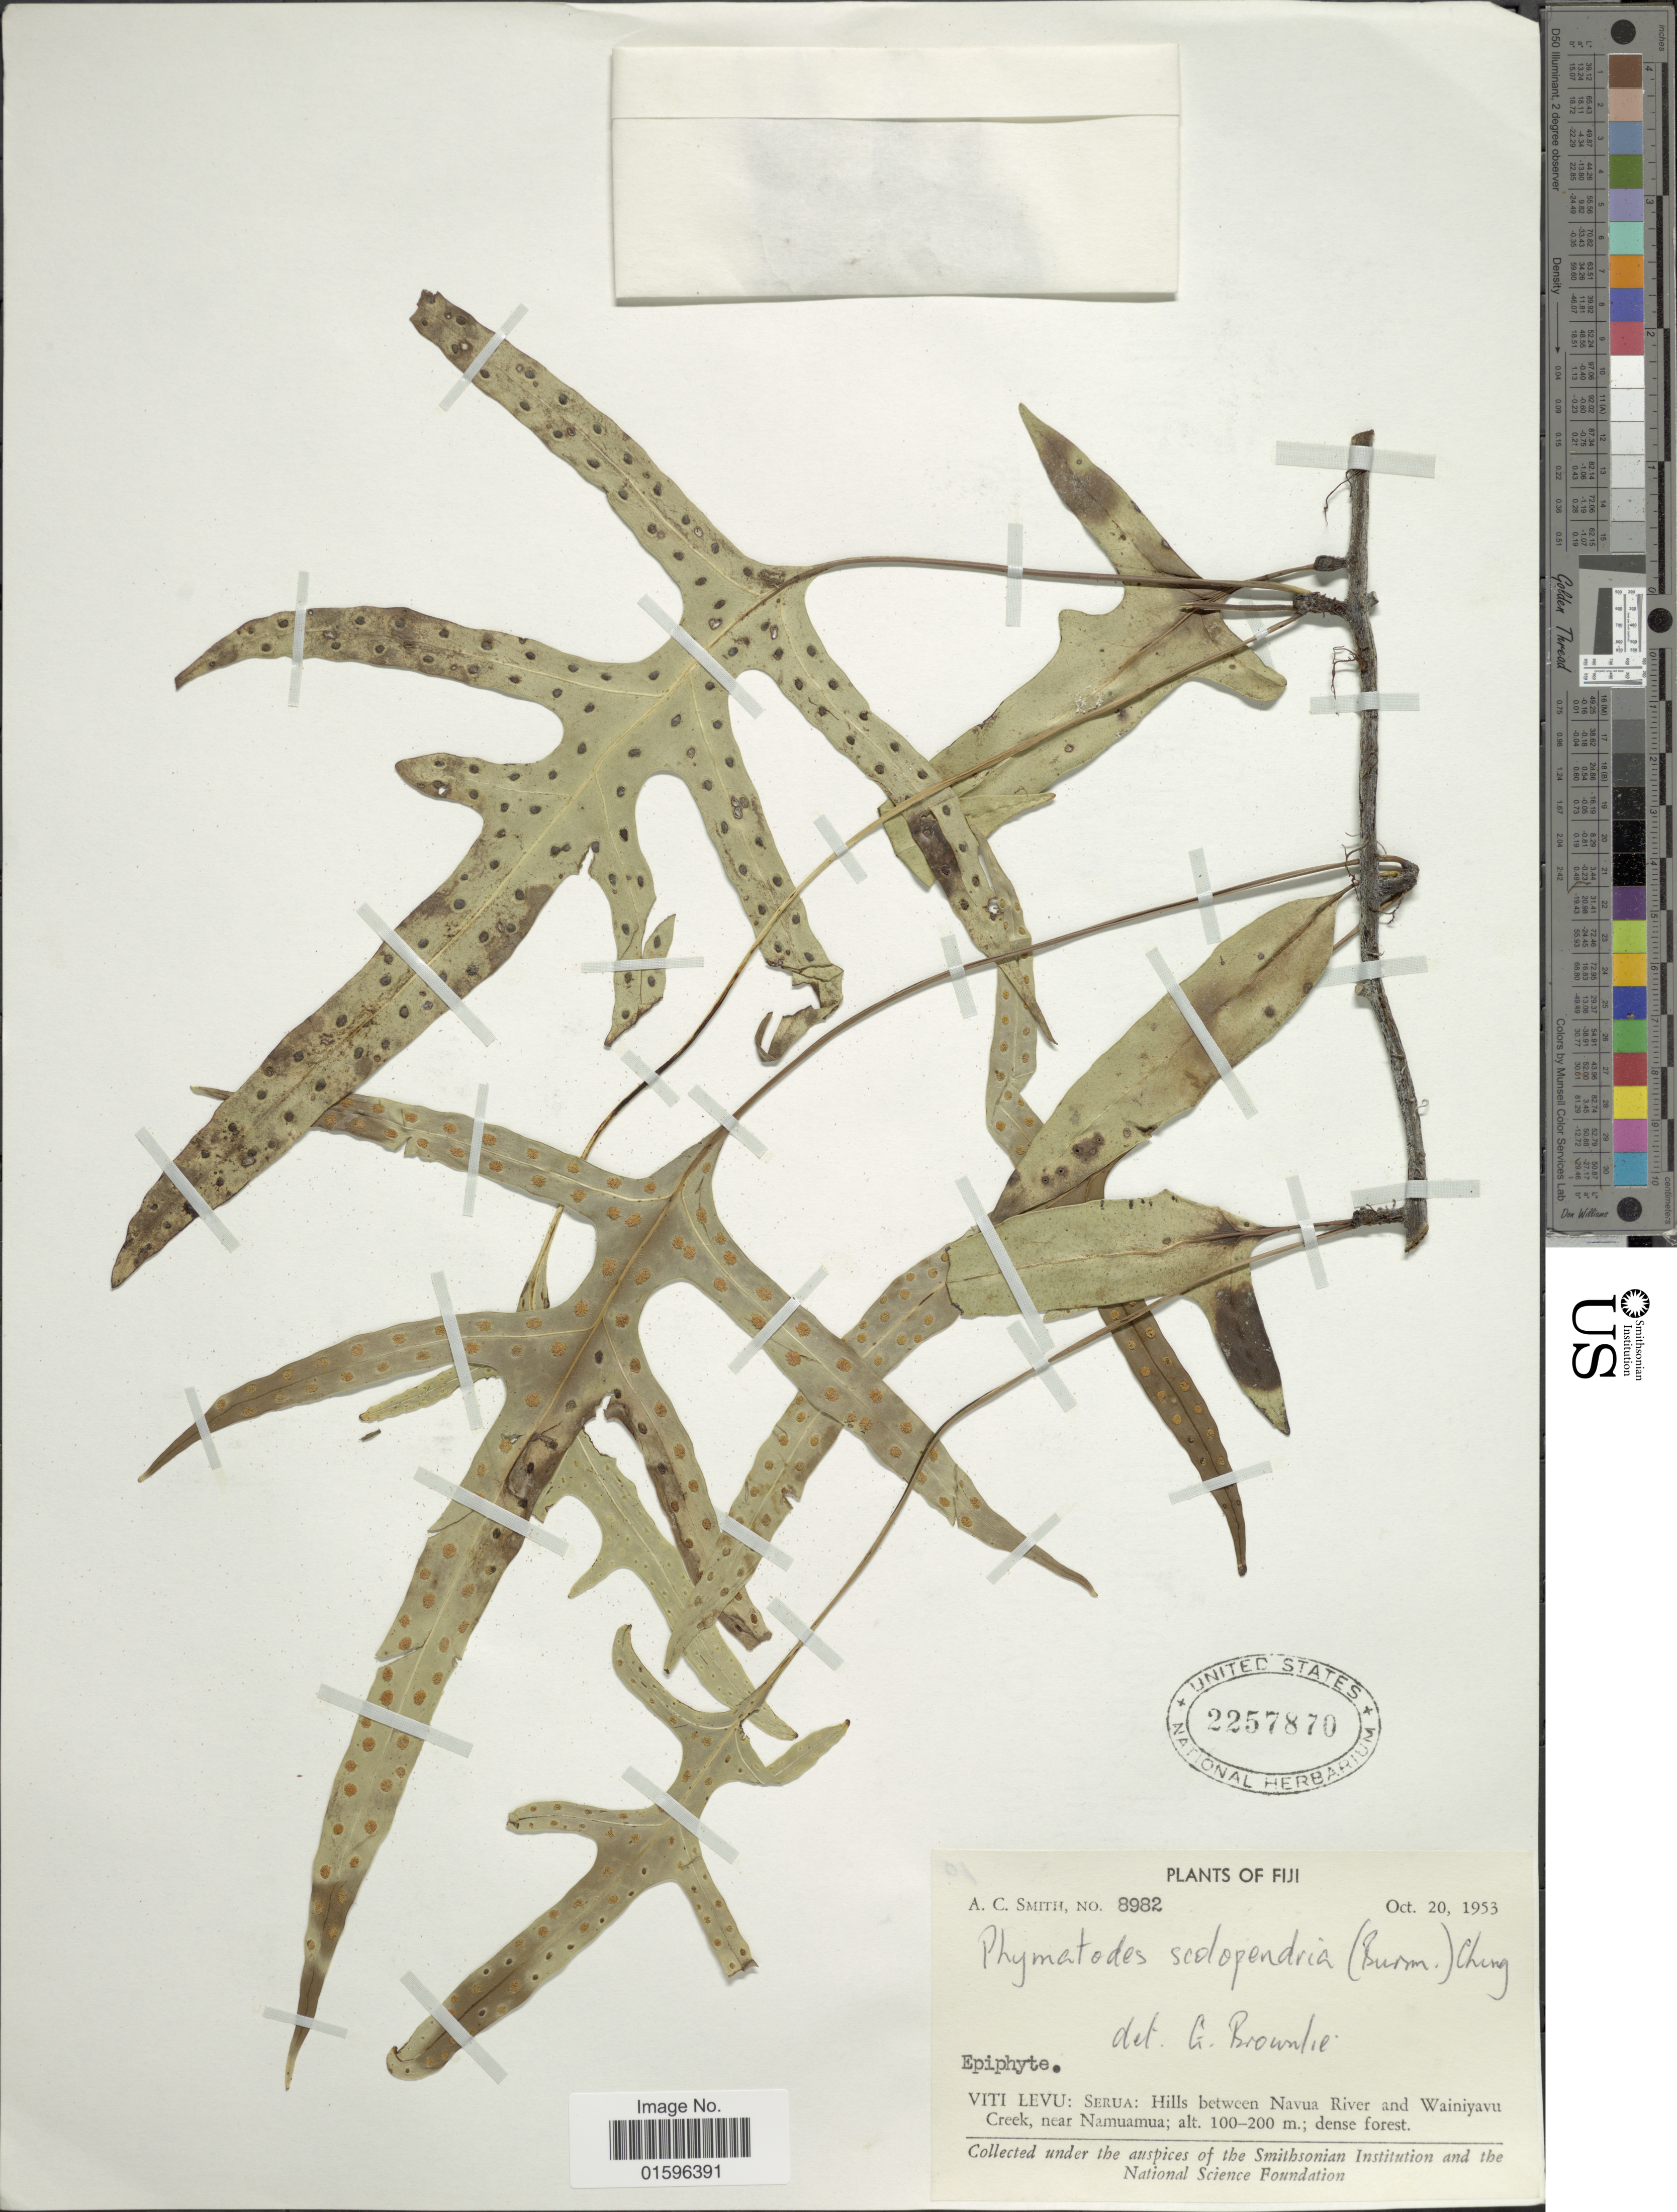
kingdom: Plantae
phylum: Tracheophyta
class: Polypodiopsida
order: Polypodiales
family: Polypodiaceae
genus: Polypodium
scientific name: Polypodium scolopendria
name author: Burm. f.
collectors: A. C. Smith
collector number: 8982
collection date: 1953-10-20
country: Fiji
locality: Fiji, Viti Levu: Serua: Hills between Navua River and Wainiyavu Creek, near Namuamua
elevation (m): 100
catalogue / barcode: US 2257870